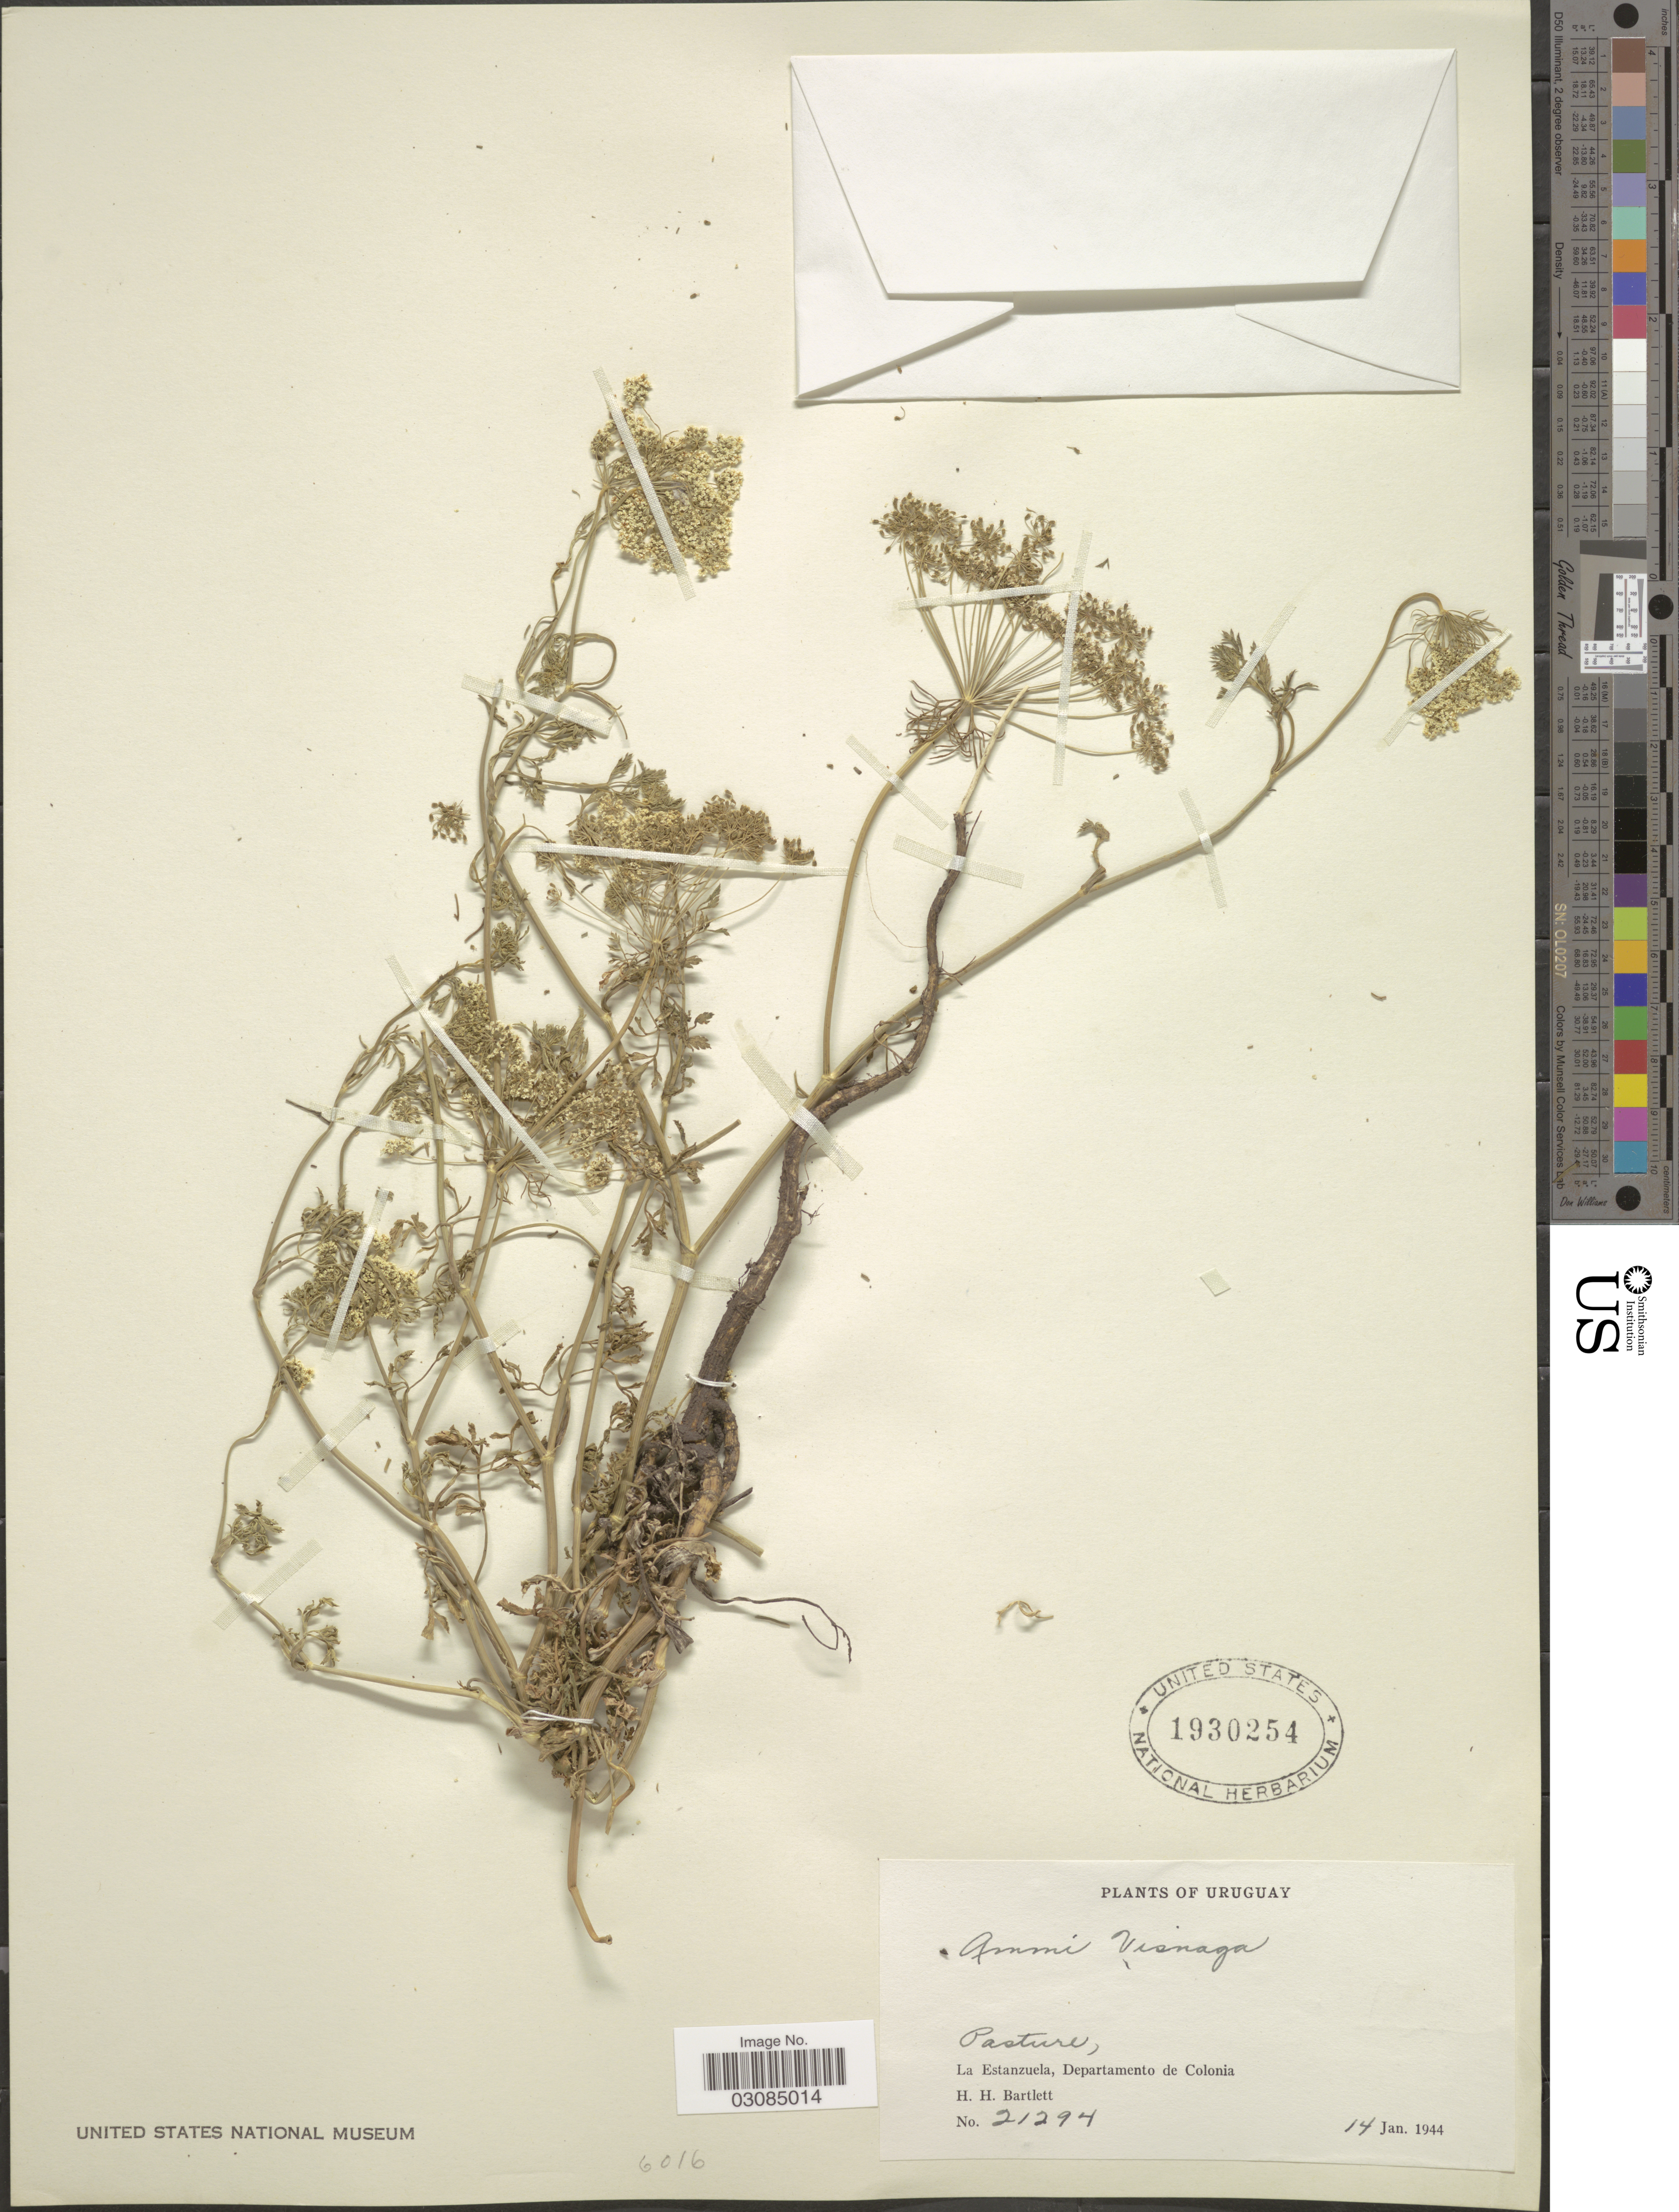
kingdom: Plantae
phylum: Tracheophyta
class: Magnoliopsida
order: Apiales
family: Apiaceae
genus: Ammi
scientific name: Ammi visnaga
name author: (L.) Lam.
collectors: H. H. Bartlett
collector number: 21294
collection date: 1944-01-14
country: Uruguay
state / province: Colonia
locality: Pasture, La Estanzuela, Departamento de Colonia.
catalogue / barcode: US 1930254